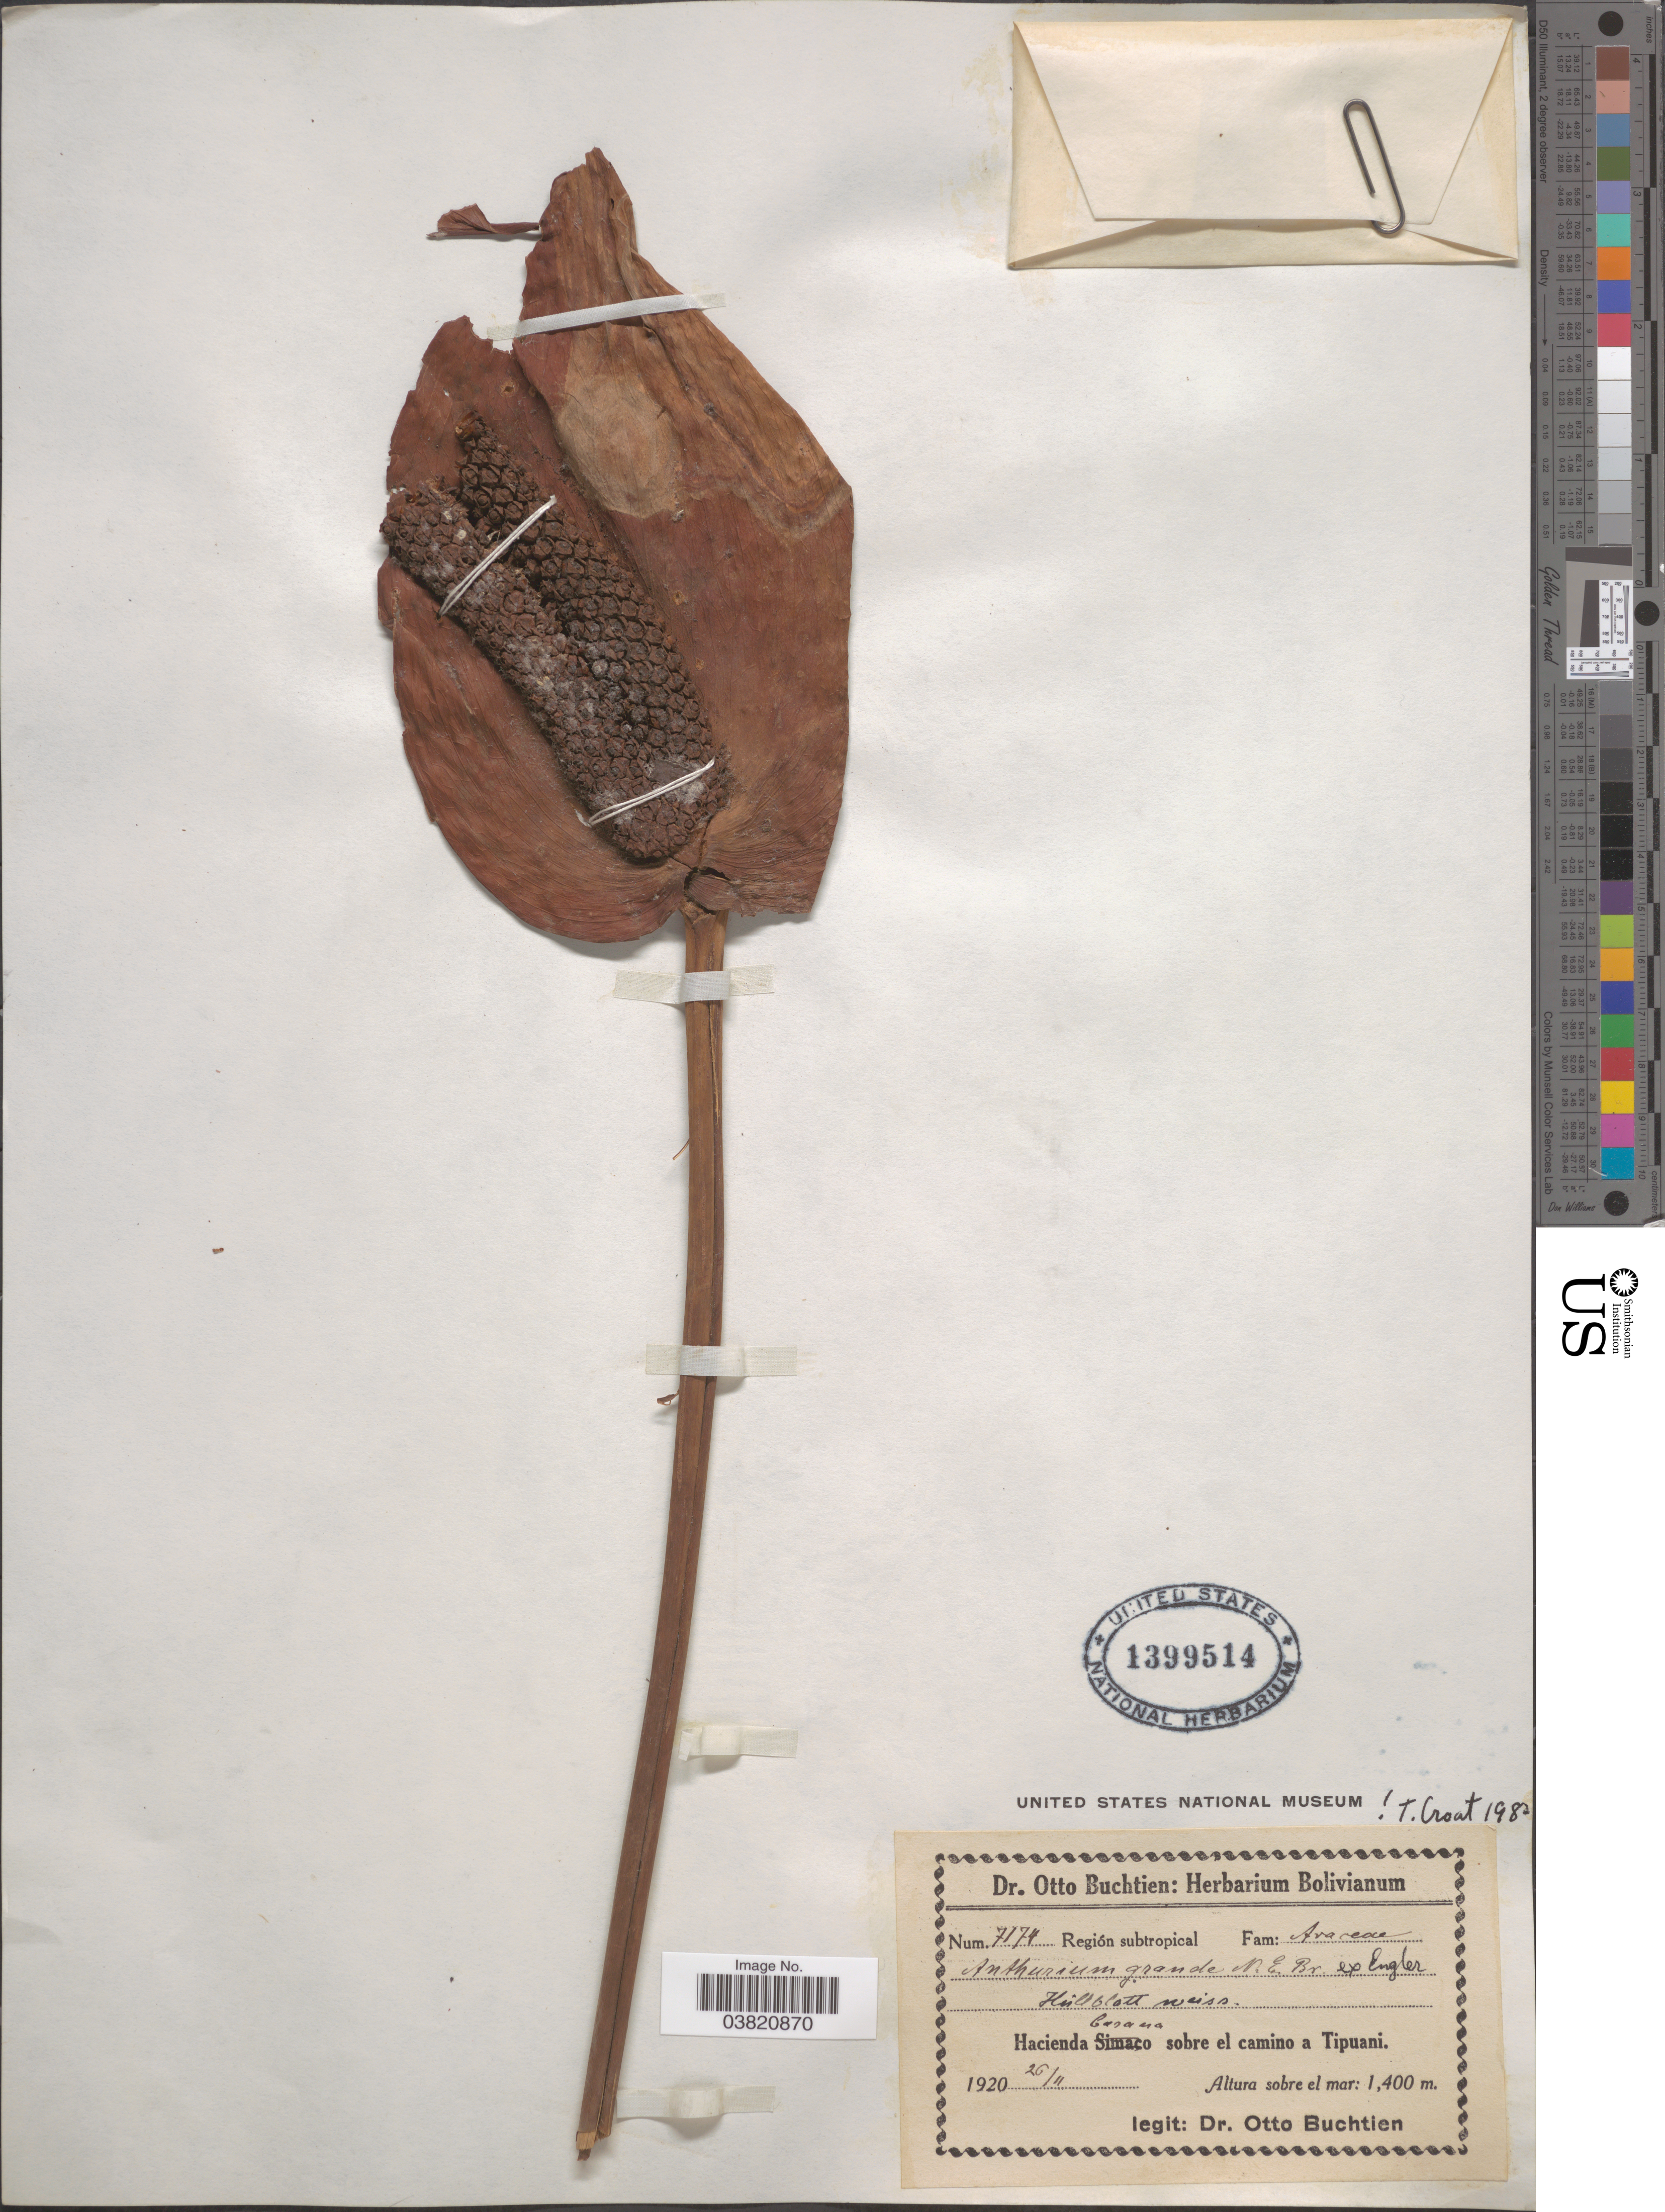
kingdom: Plantae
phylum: Tracheophyta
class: Liliopsida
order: Alismatales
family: Araceae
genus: Anthurium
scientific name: Anthurium grande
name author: N.E. Br. ex Engl.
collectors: O. Buchtien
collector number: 7174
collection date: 1920-11-26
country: Bolivia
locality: Región subtropical. Hacienda Casana sobre el camino a Tipuani.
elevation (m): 1400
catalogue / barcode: US 1399514